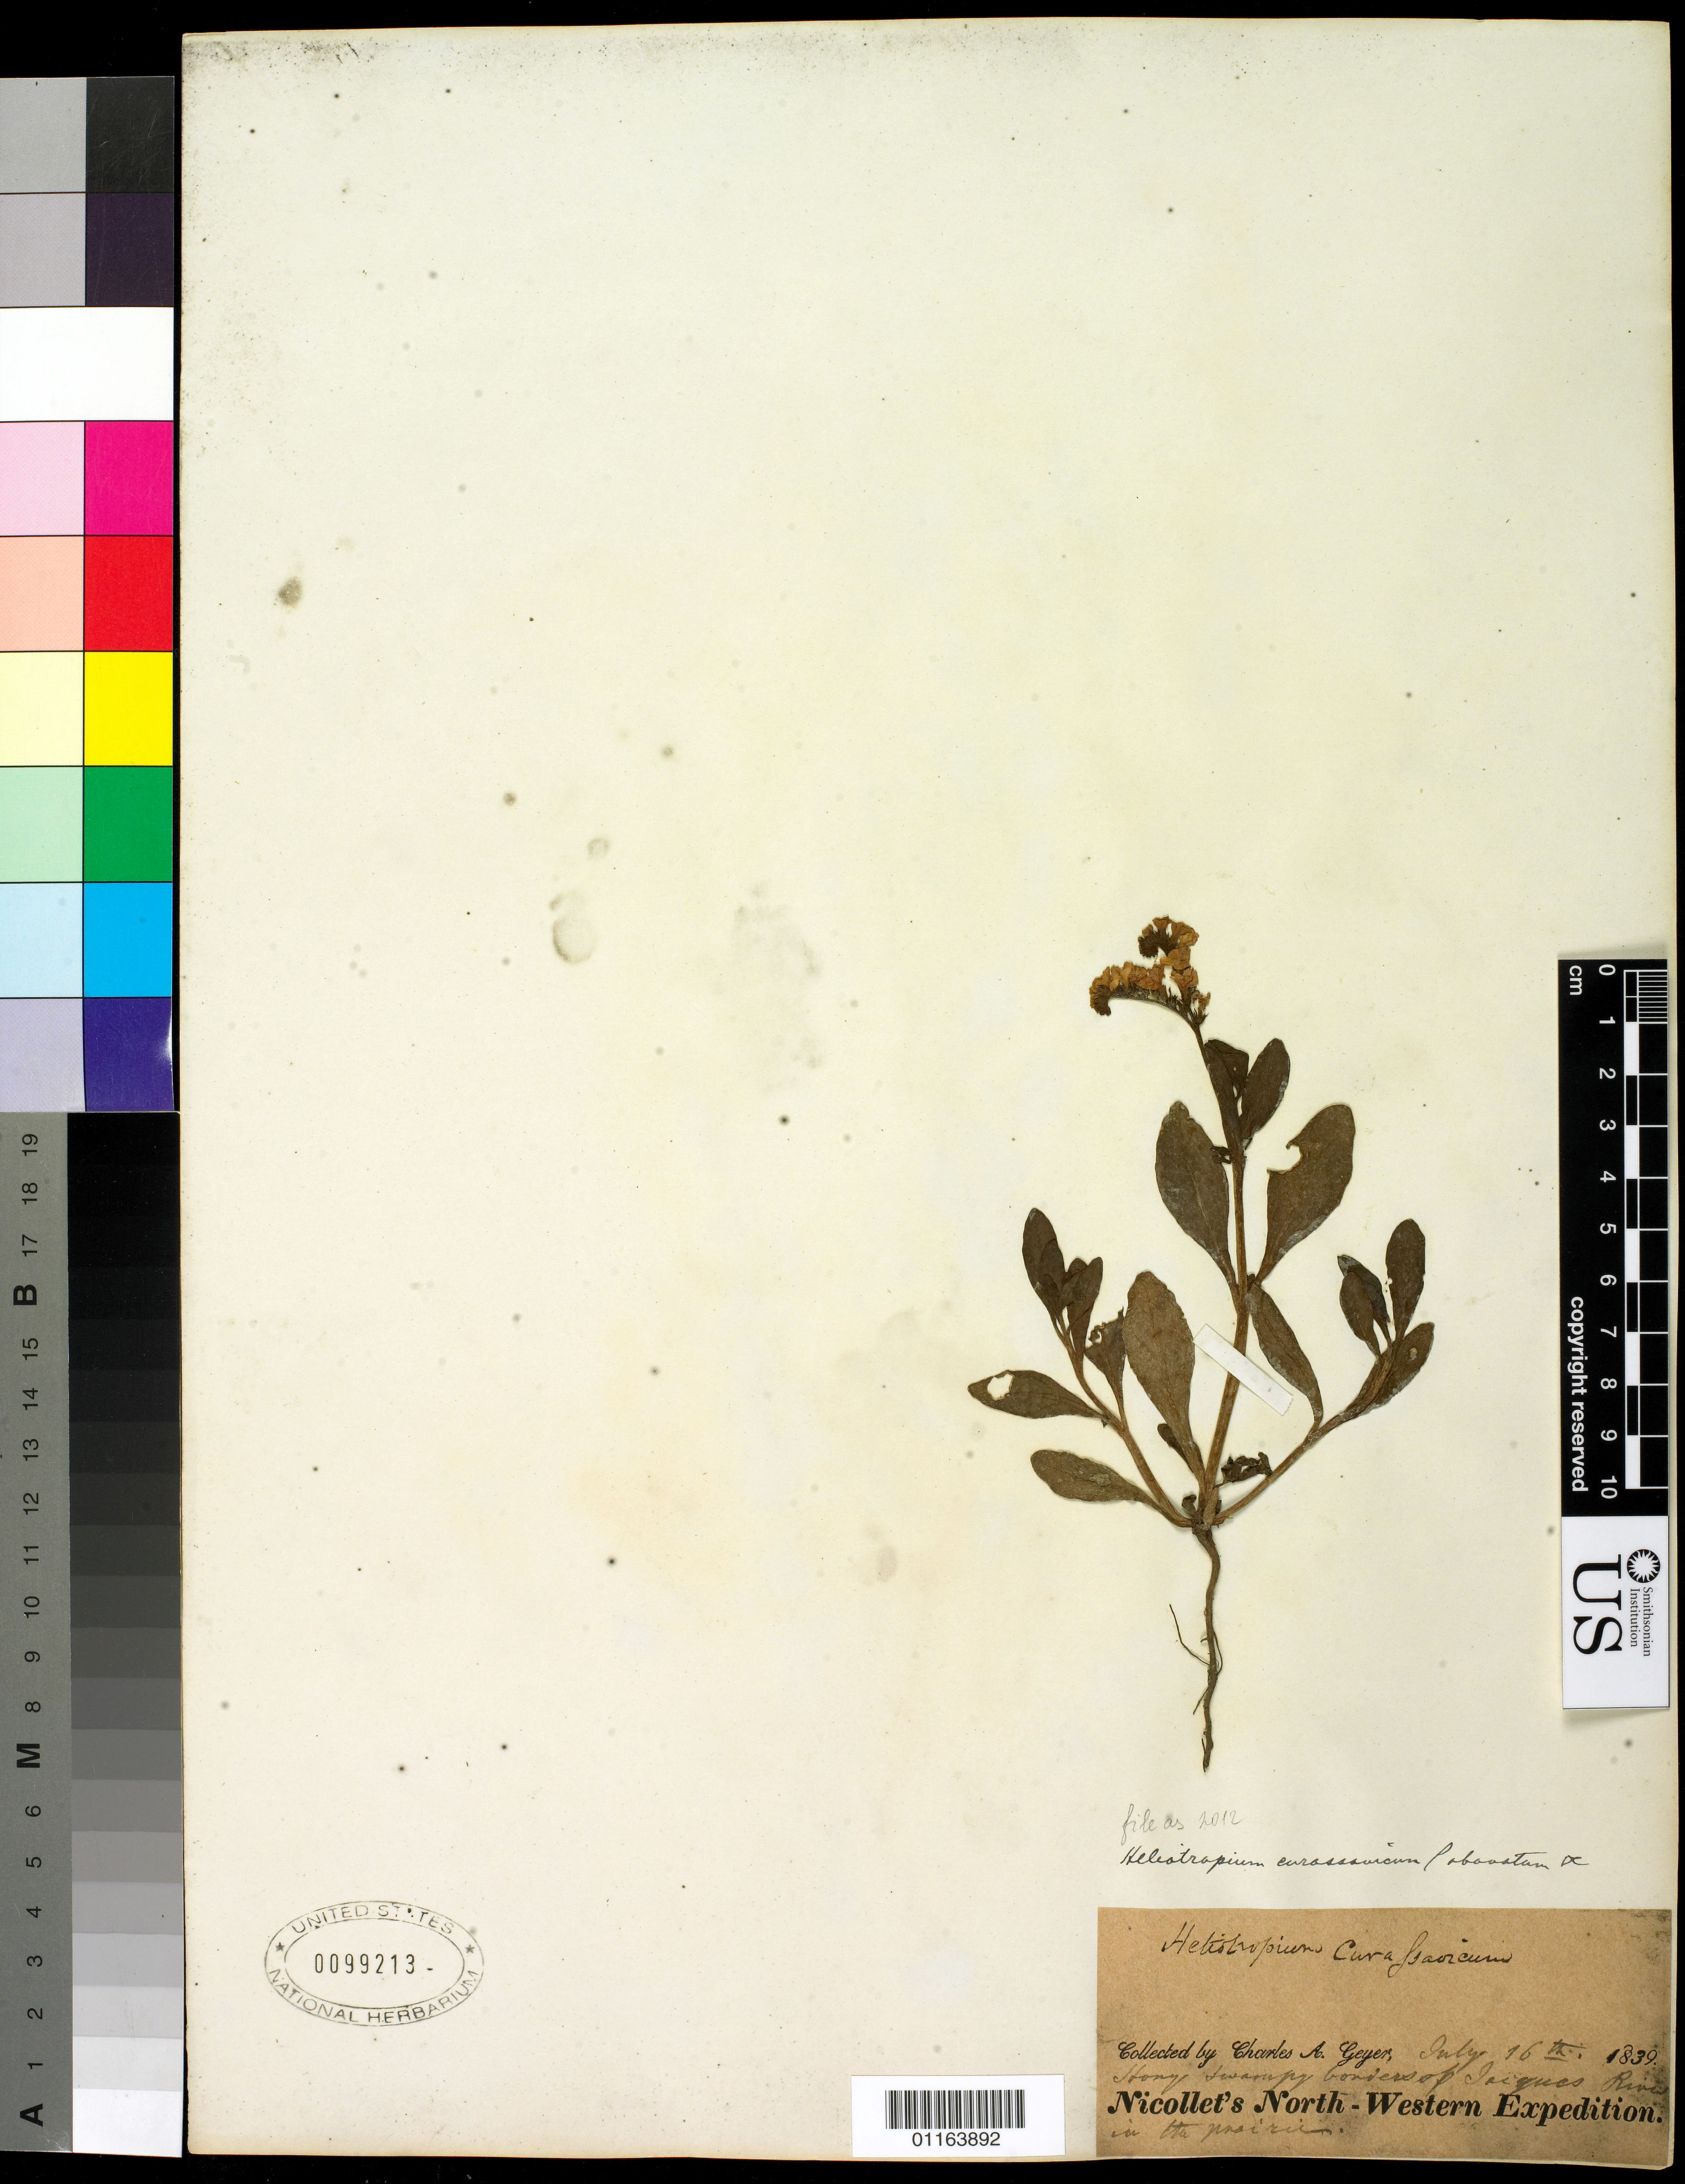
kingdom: Plantae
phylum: Tracheophyta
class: Magnoliopsida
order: Boraginales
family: Heliotropiaceae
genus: Heliotropium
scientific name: Heliotropium curassavicum subsp. obovatum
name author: (DC.) Á. Löve & D. Löve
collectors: C. A. Geyer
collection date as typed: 16 Jul 1839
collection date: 1839-07-16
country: United States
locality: [Joiques] River in the prairie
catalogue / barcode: US 99213